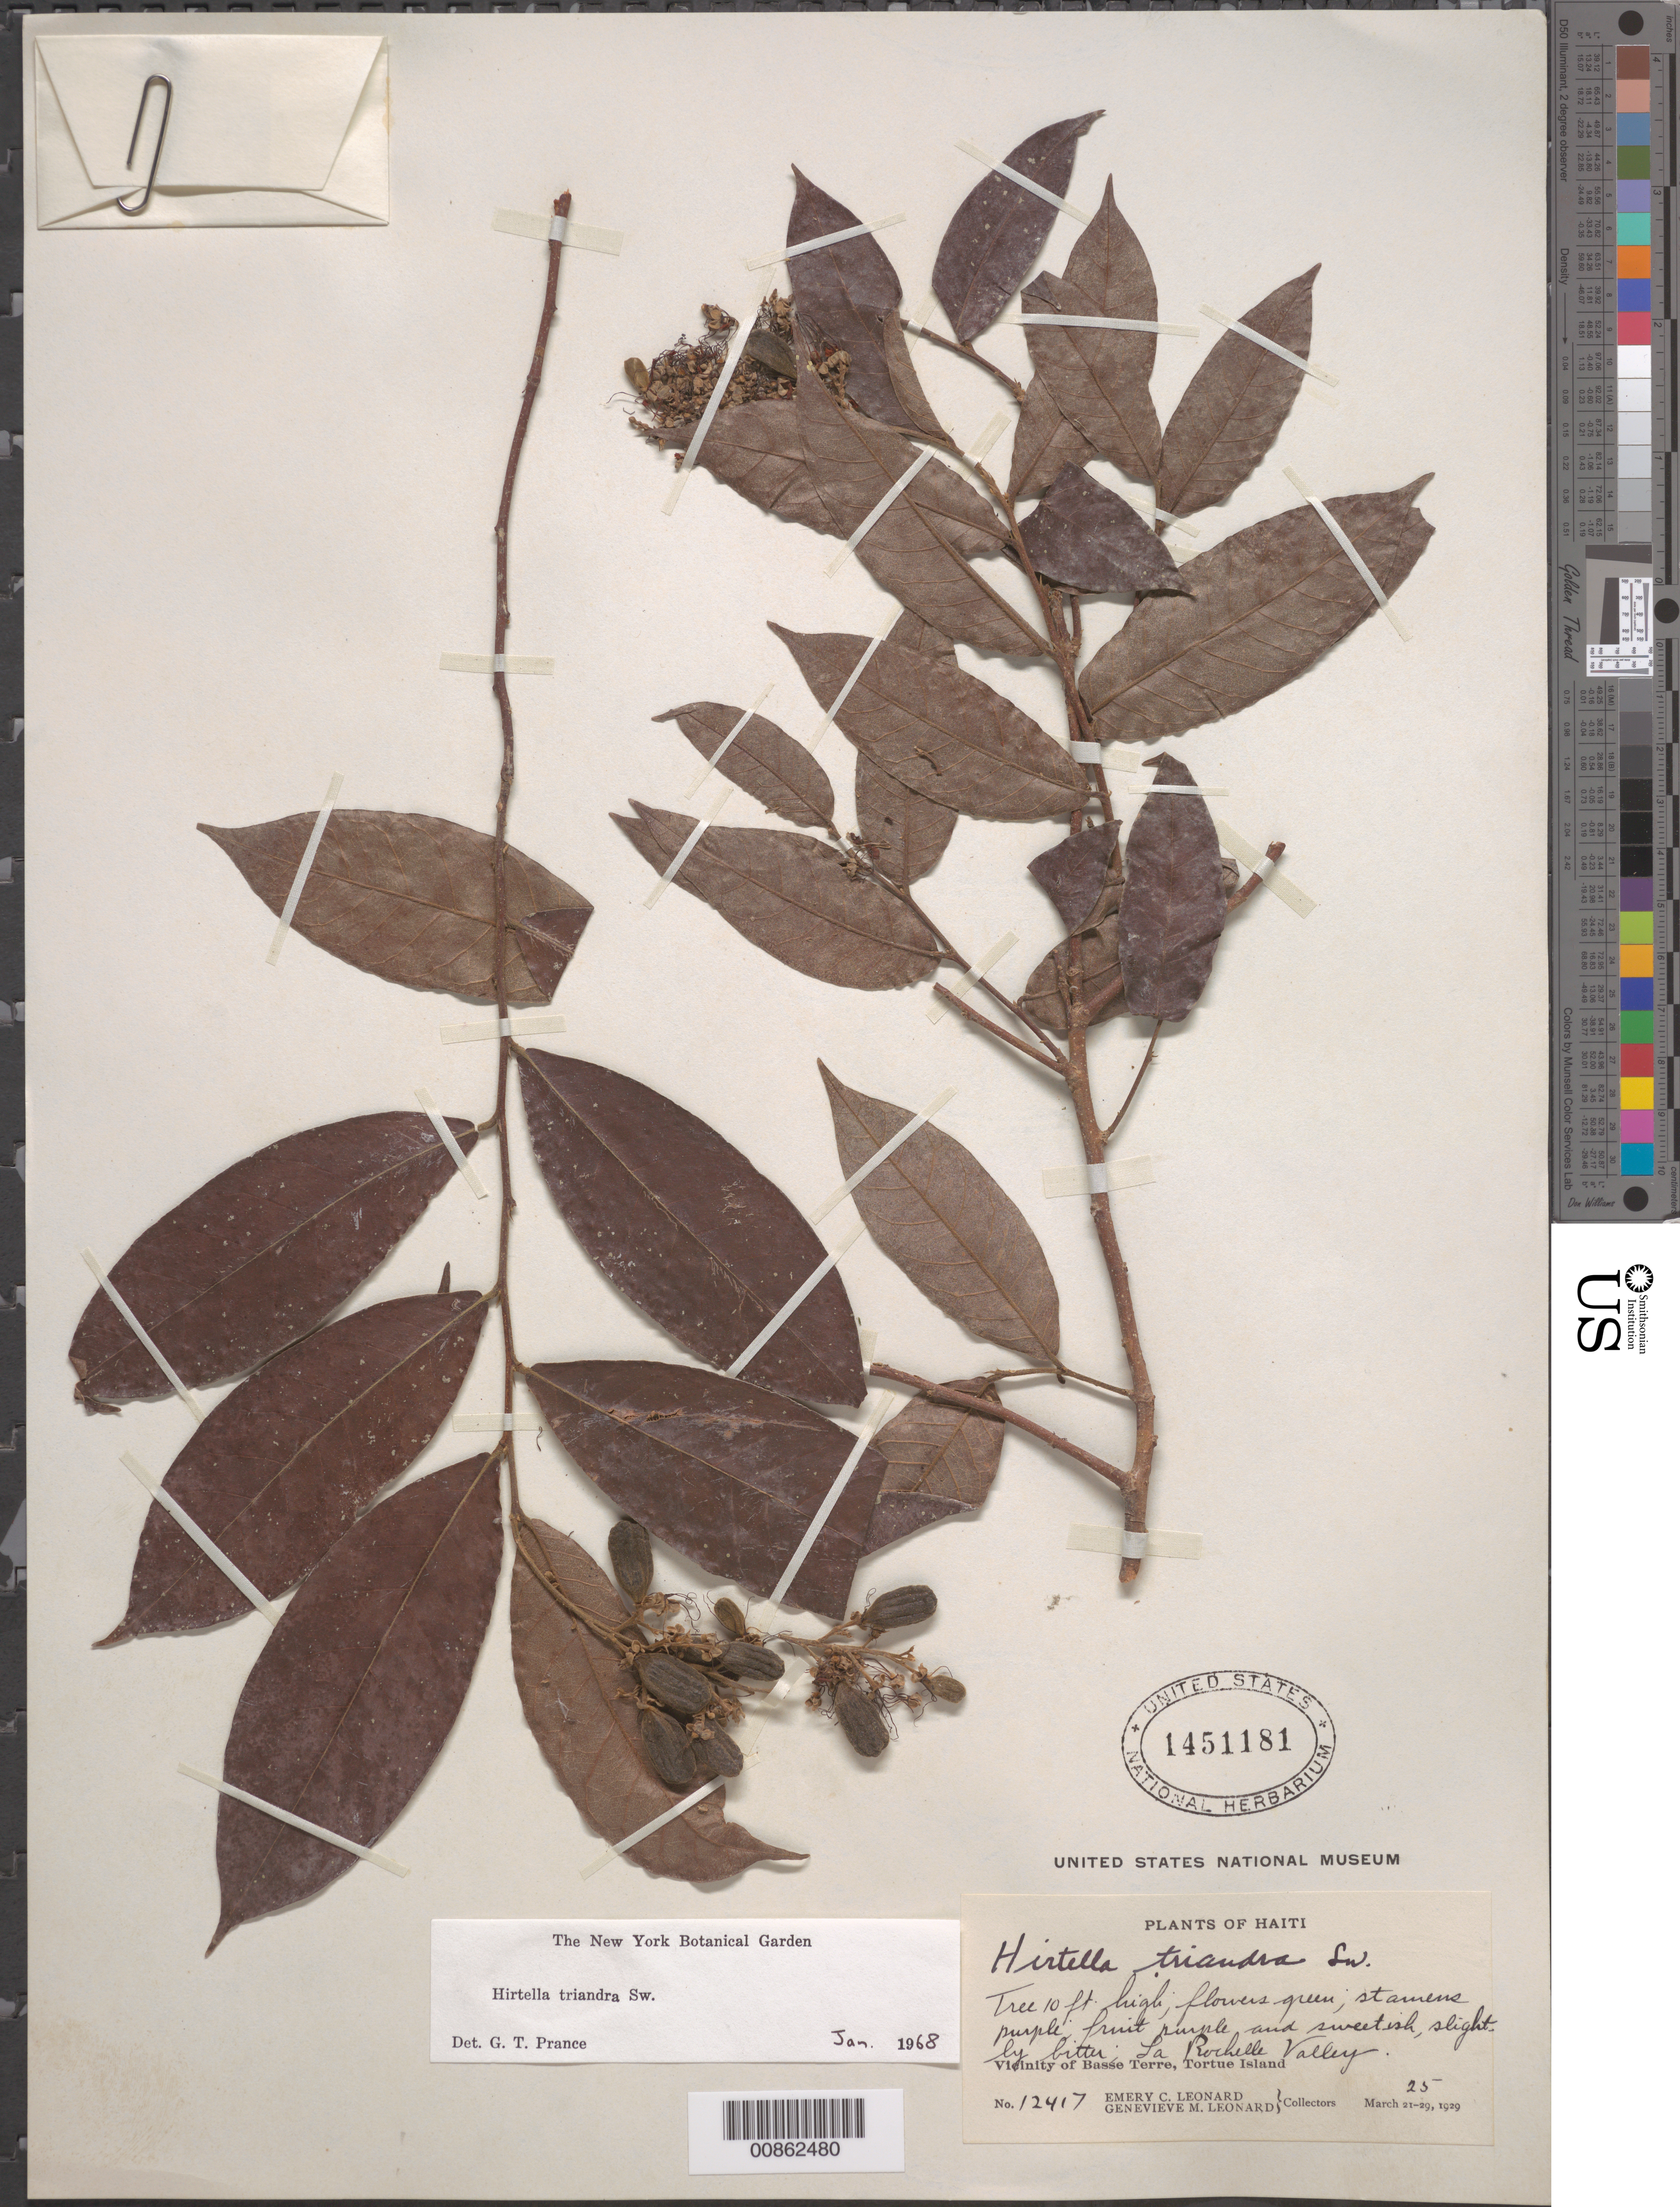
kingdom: Plantae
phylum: Tracheophyta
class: Magnoliopsida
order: Malpighiales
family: Chrysobalanaceae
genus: Hirtella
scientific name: Hirtella triandra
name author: Sw.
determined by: Prance, G. T.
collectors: E. C. Leonard & G. M. Leonard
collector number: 12417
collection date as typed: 25 Mar 1929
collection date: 1929-03-25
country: Haiti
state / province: Nord-Óuest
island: Île de la Tortue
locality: Vicinity of Basse Terre, Tortue Island. La Rochelle Valley.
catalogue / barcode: US 1451181